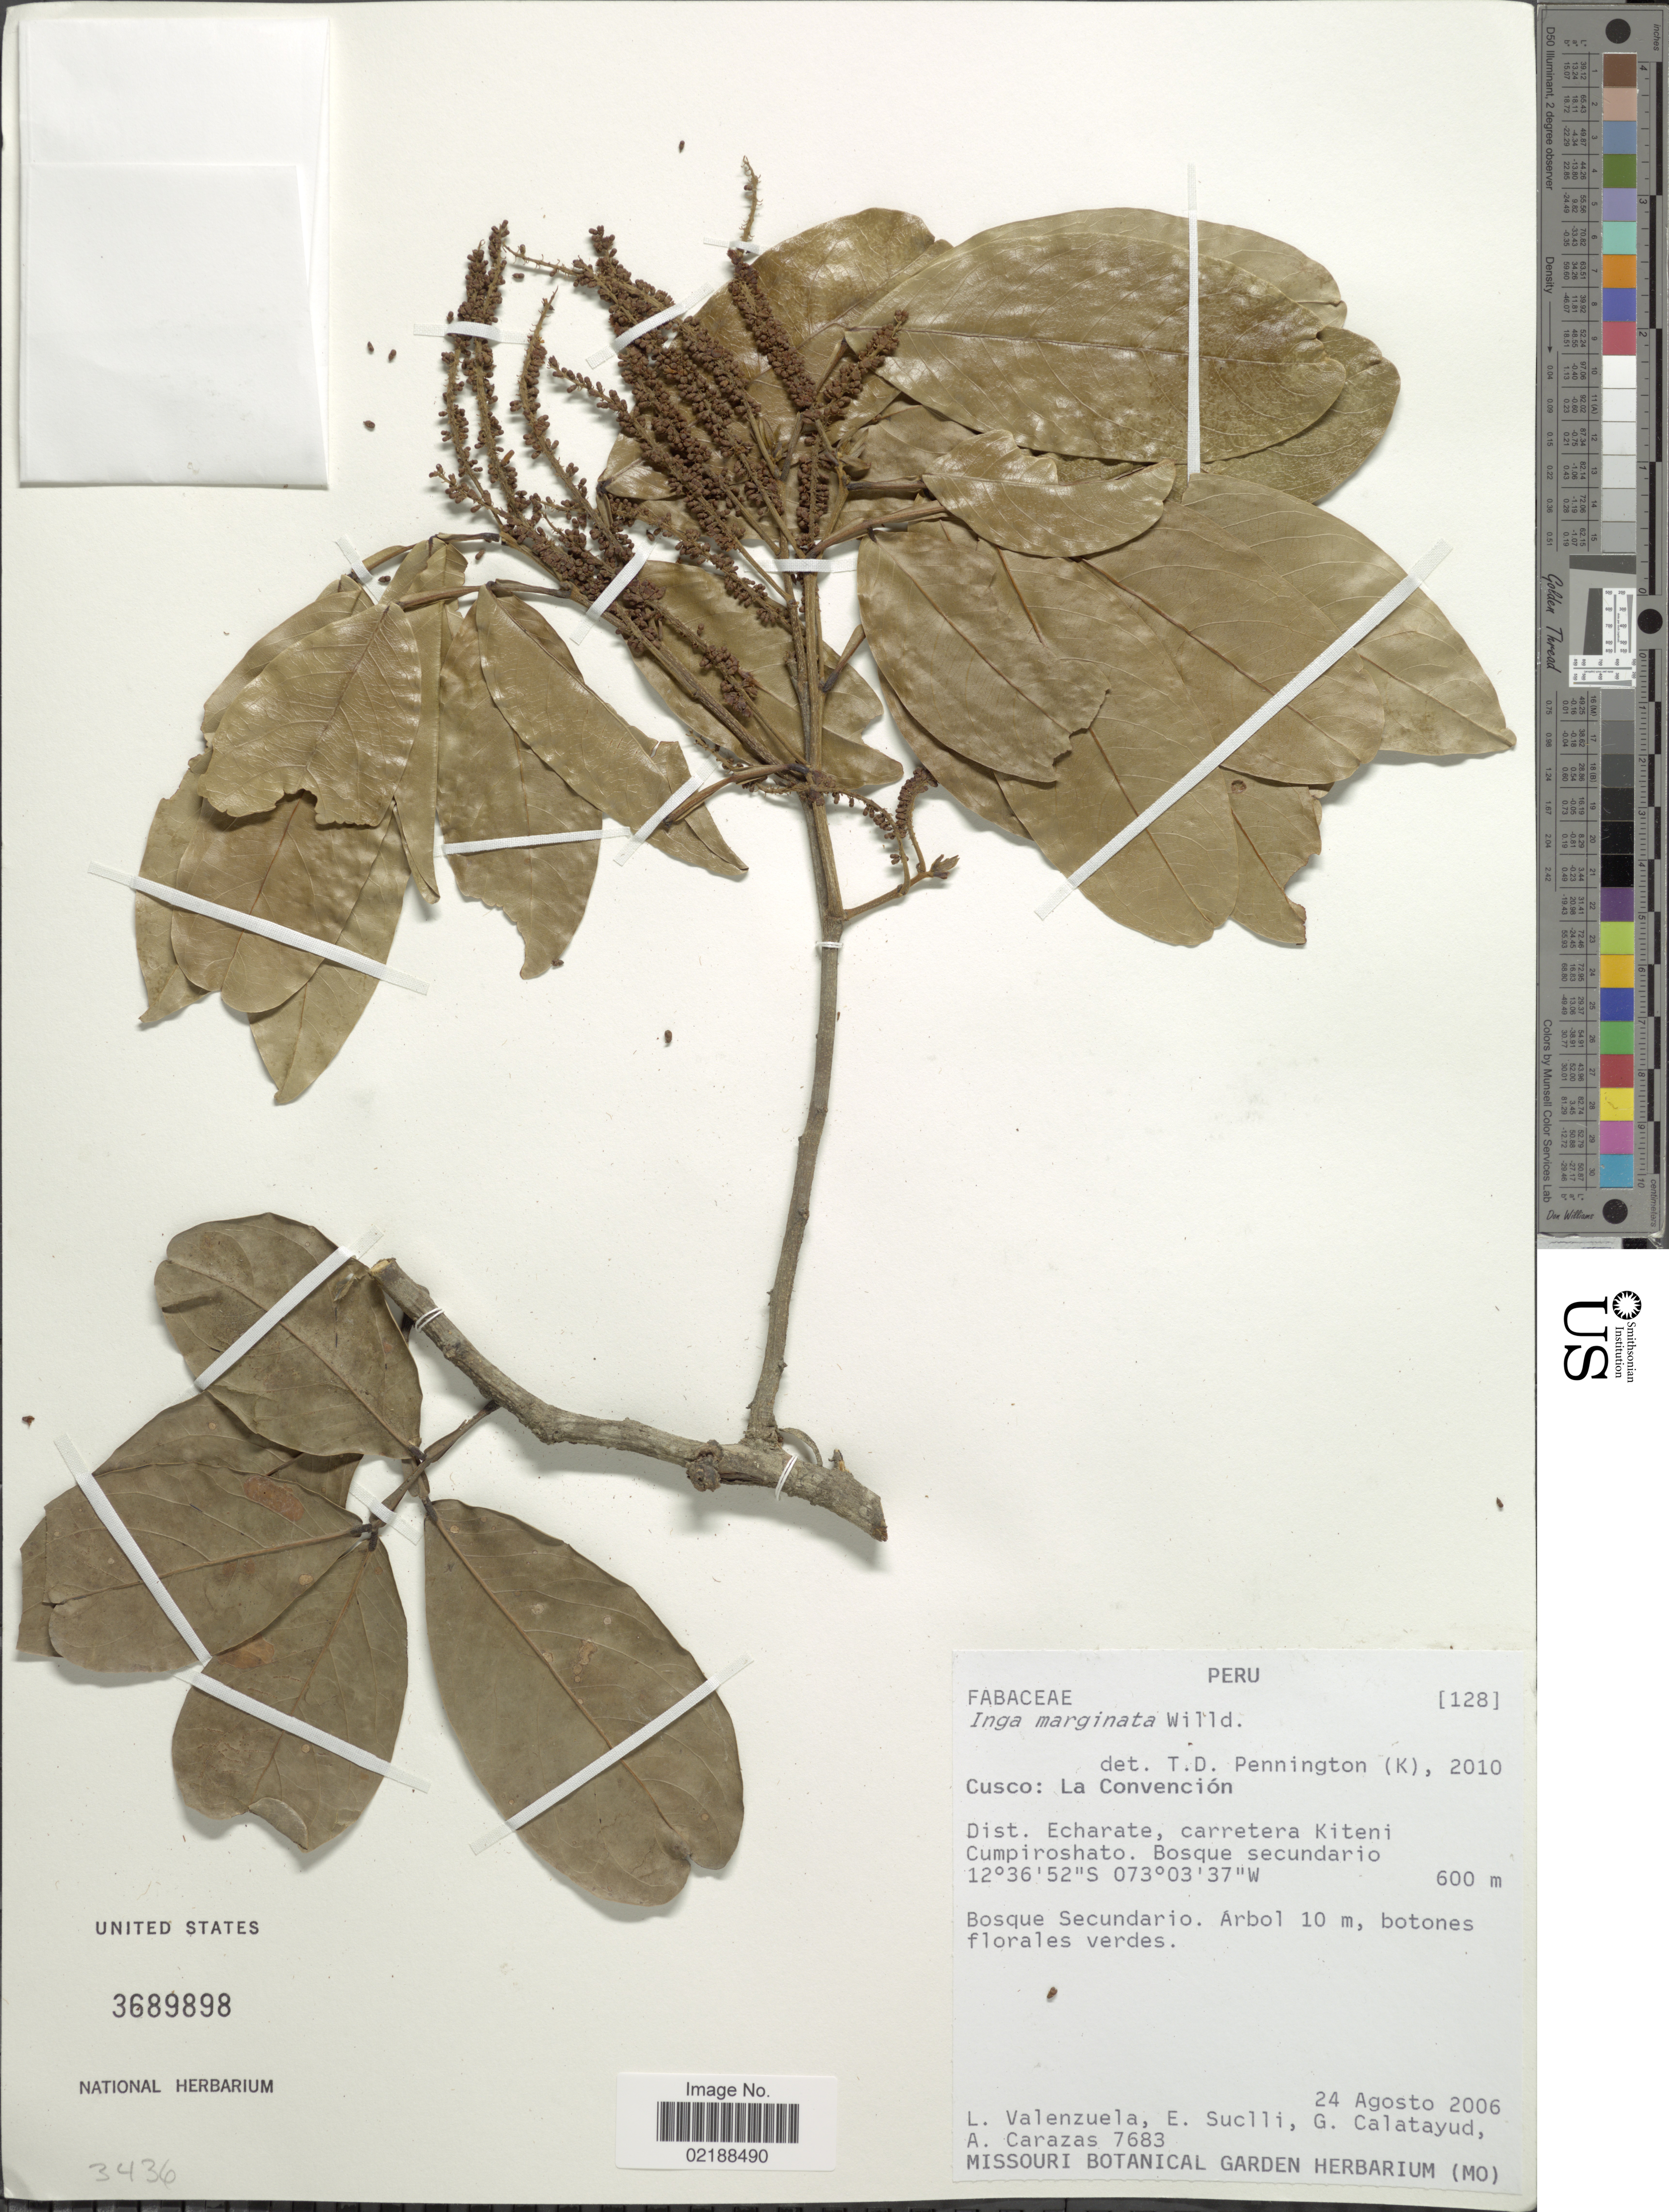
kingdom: Plantae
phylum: Tracheophyta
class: Magnoliopsida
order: Fabales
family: Fabaceae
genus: Inga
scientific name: Inga marginata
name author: Willd.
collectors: L. Valenzuela, E. Suclli, G. Calatayud & A. Carazas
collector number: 7683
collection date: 2006-08-24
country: Peru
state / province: Cusco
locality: La Convención, Dist. Echarte, carretera Kiteni Cumpiroshato. Bosque secundario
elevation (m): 600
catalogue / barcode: US 3689898